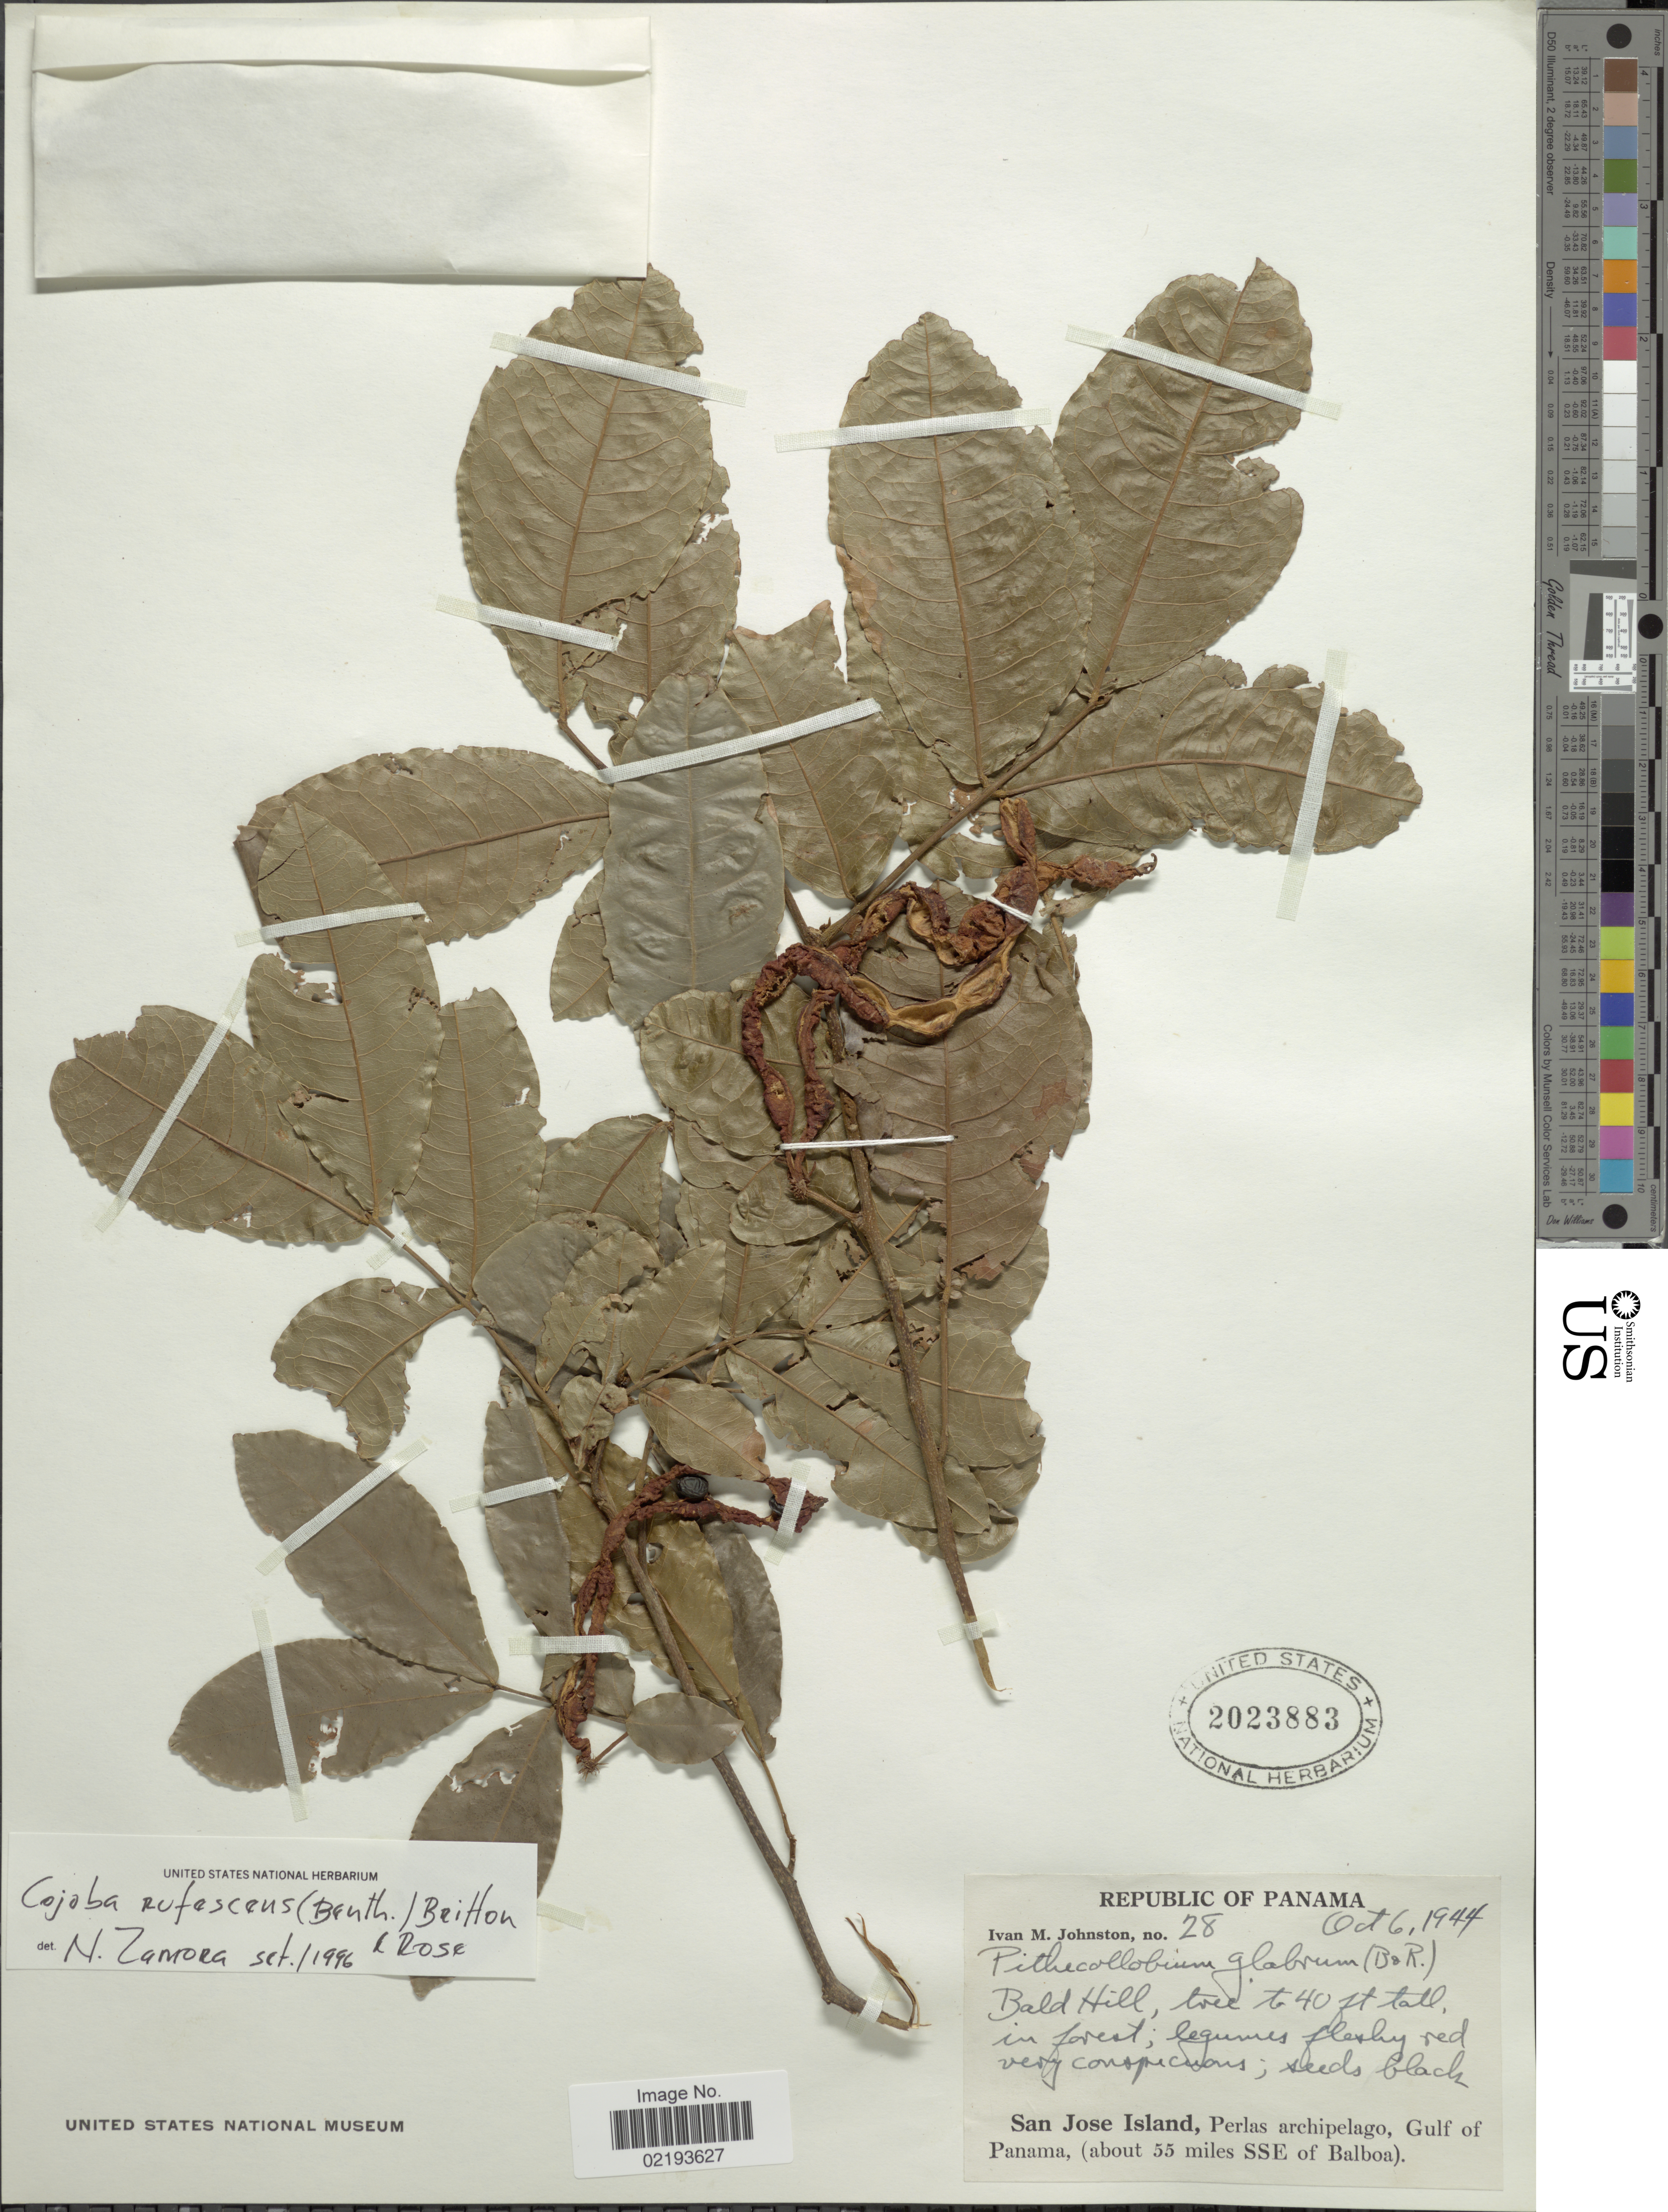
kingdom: Plantae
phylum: Tracheophyta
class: Magnoliopsida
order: Fabales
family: Fabaceae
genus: Cojoba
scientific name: Cojoba rufescens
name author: (Benth.) Britton & Rose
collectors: I.M. Johnston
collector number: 28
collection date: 1944-10-06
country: Panama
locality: Republic of Panama, Bald Hill, San Jose Island, Perlas archipelago, Gulf of Panama, (about 55 miles SSE of Balboa)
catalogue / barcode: US 2023883